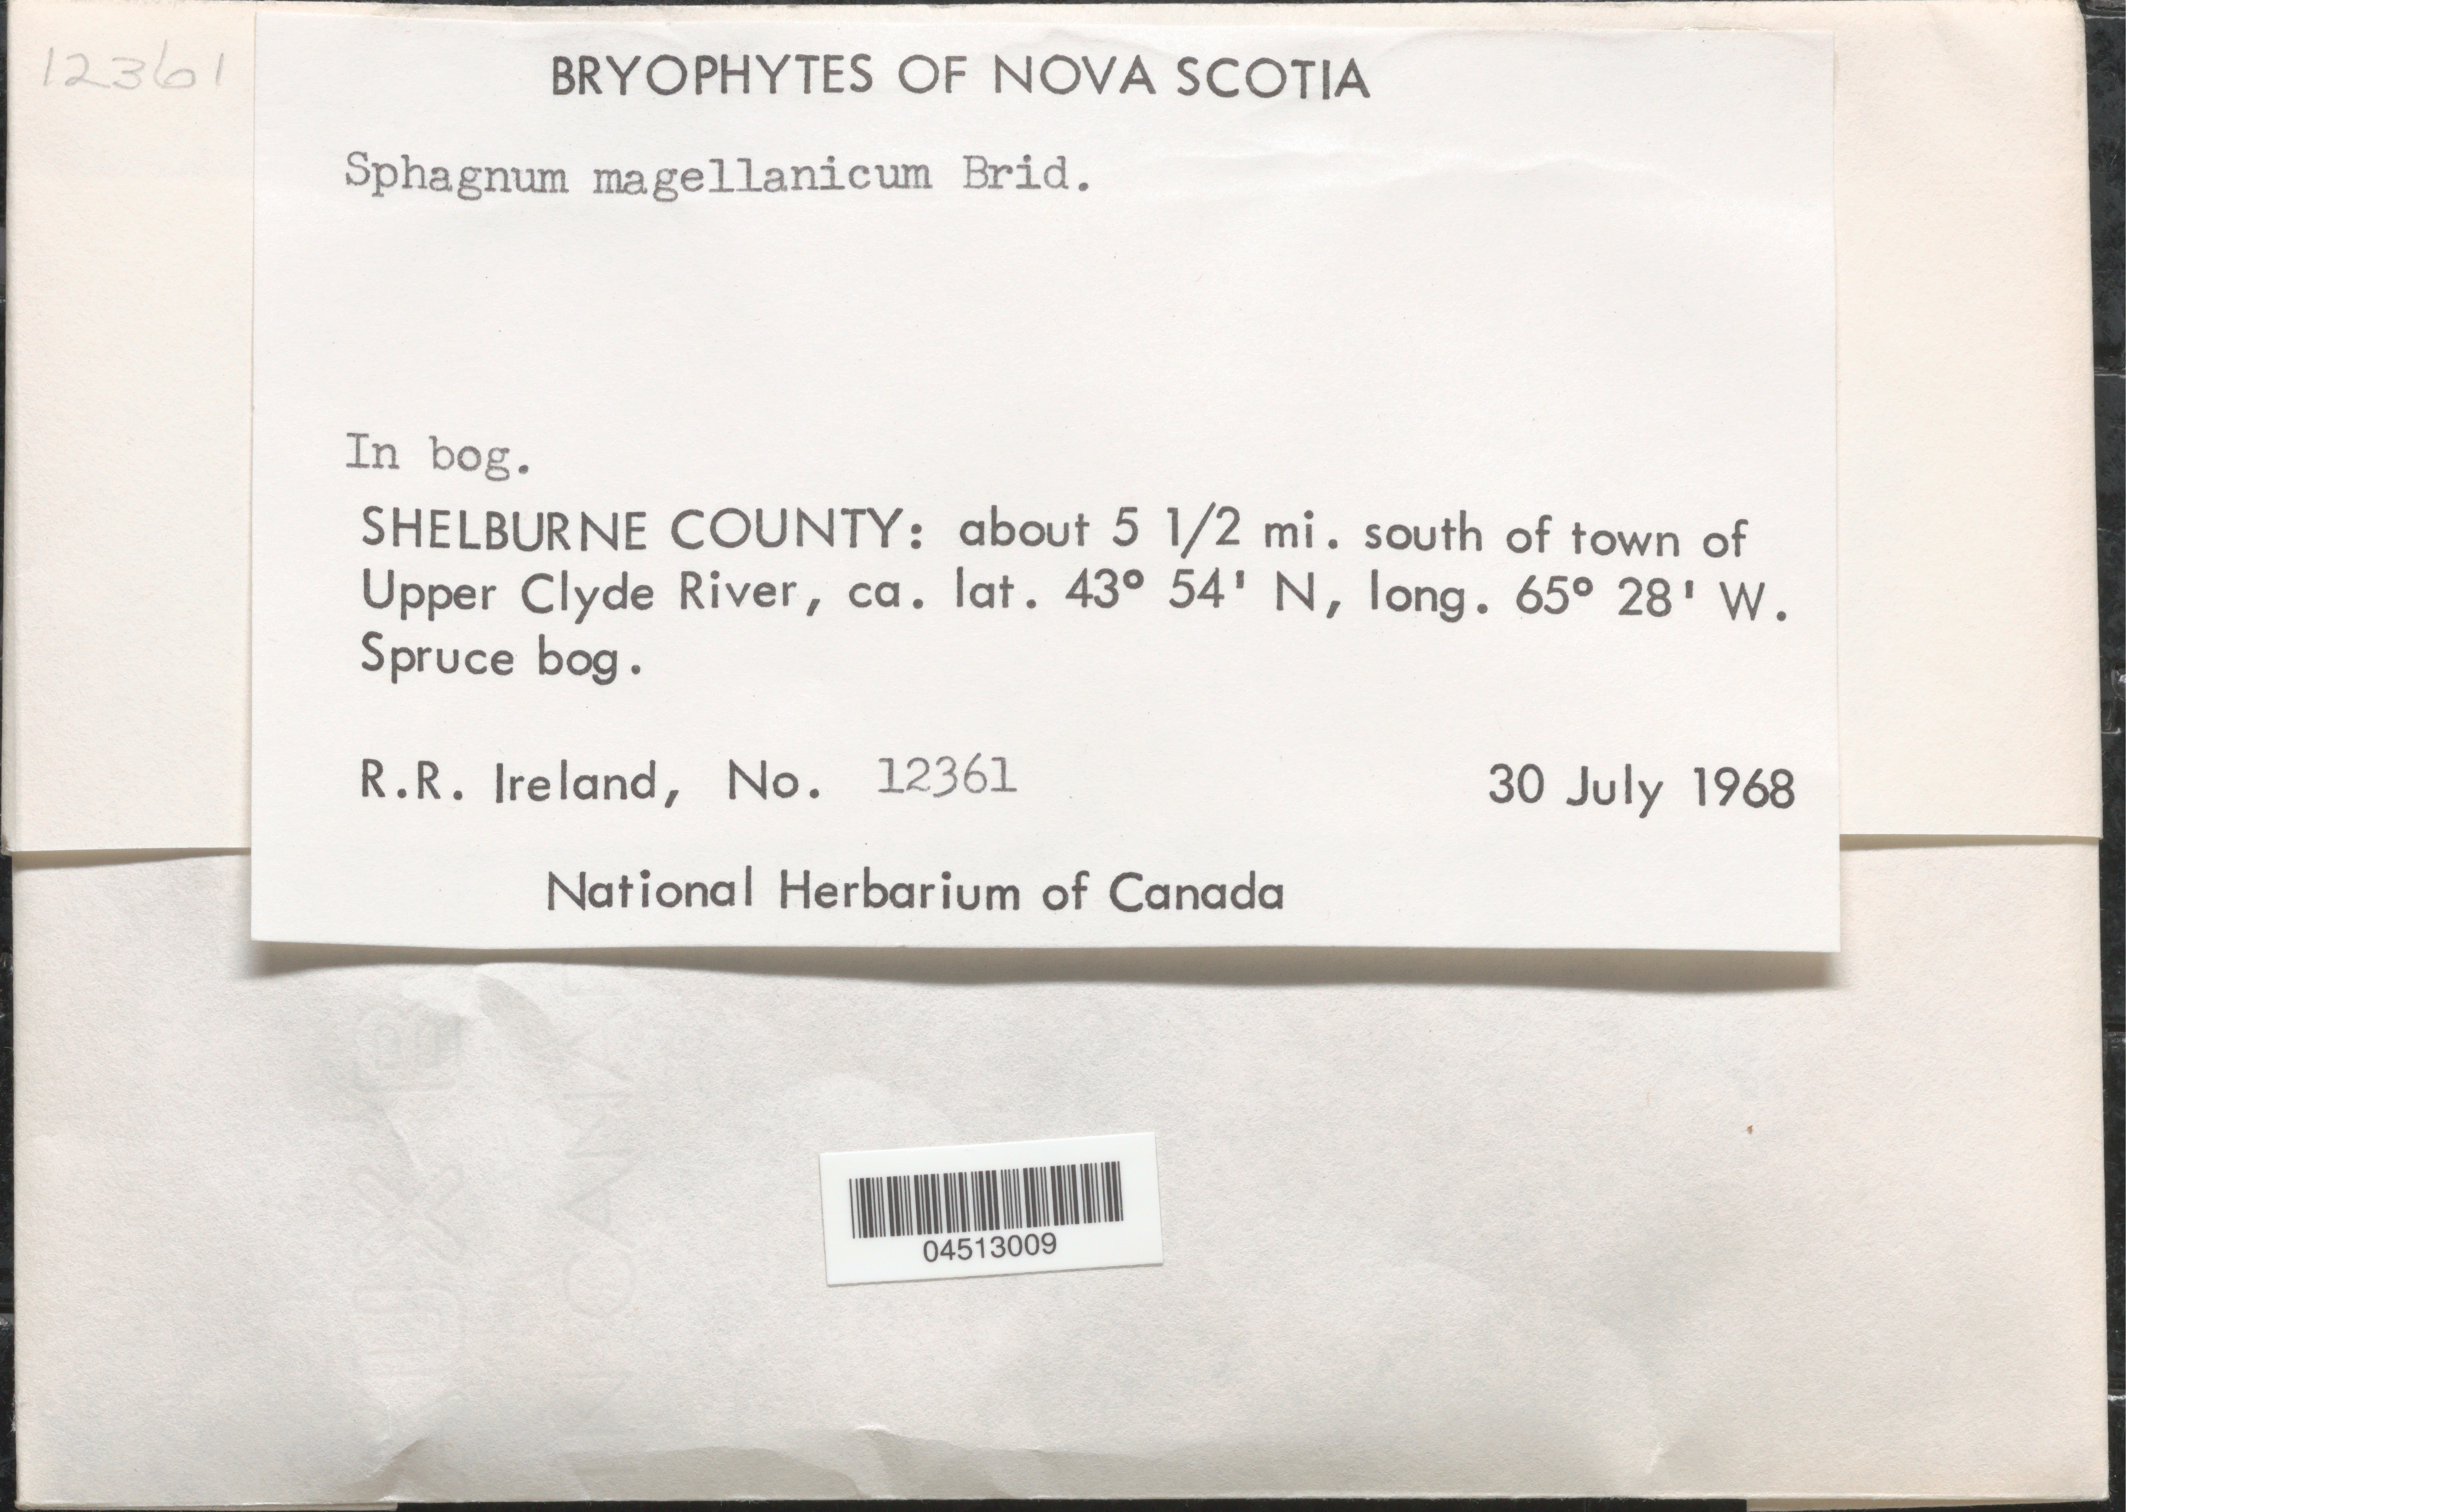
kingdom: Plantae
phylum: Bryophyta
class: Sphagnopsida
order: Sphagnales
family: Sphagnaceae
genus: Sphagnum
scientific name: Sphagnum magellanicum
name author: Brid.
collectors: R. Ireland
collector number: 12361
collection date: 1968-07-30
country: Canada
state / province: Nova Scotia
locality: Shelburne County: about 5 1/2 mi. south of town of Upper Clyde River.